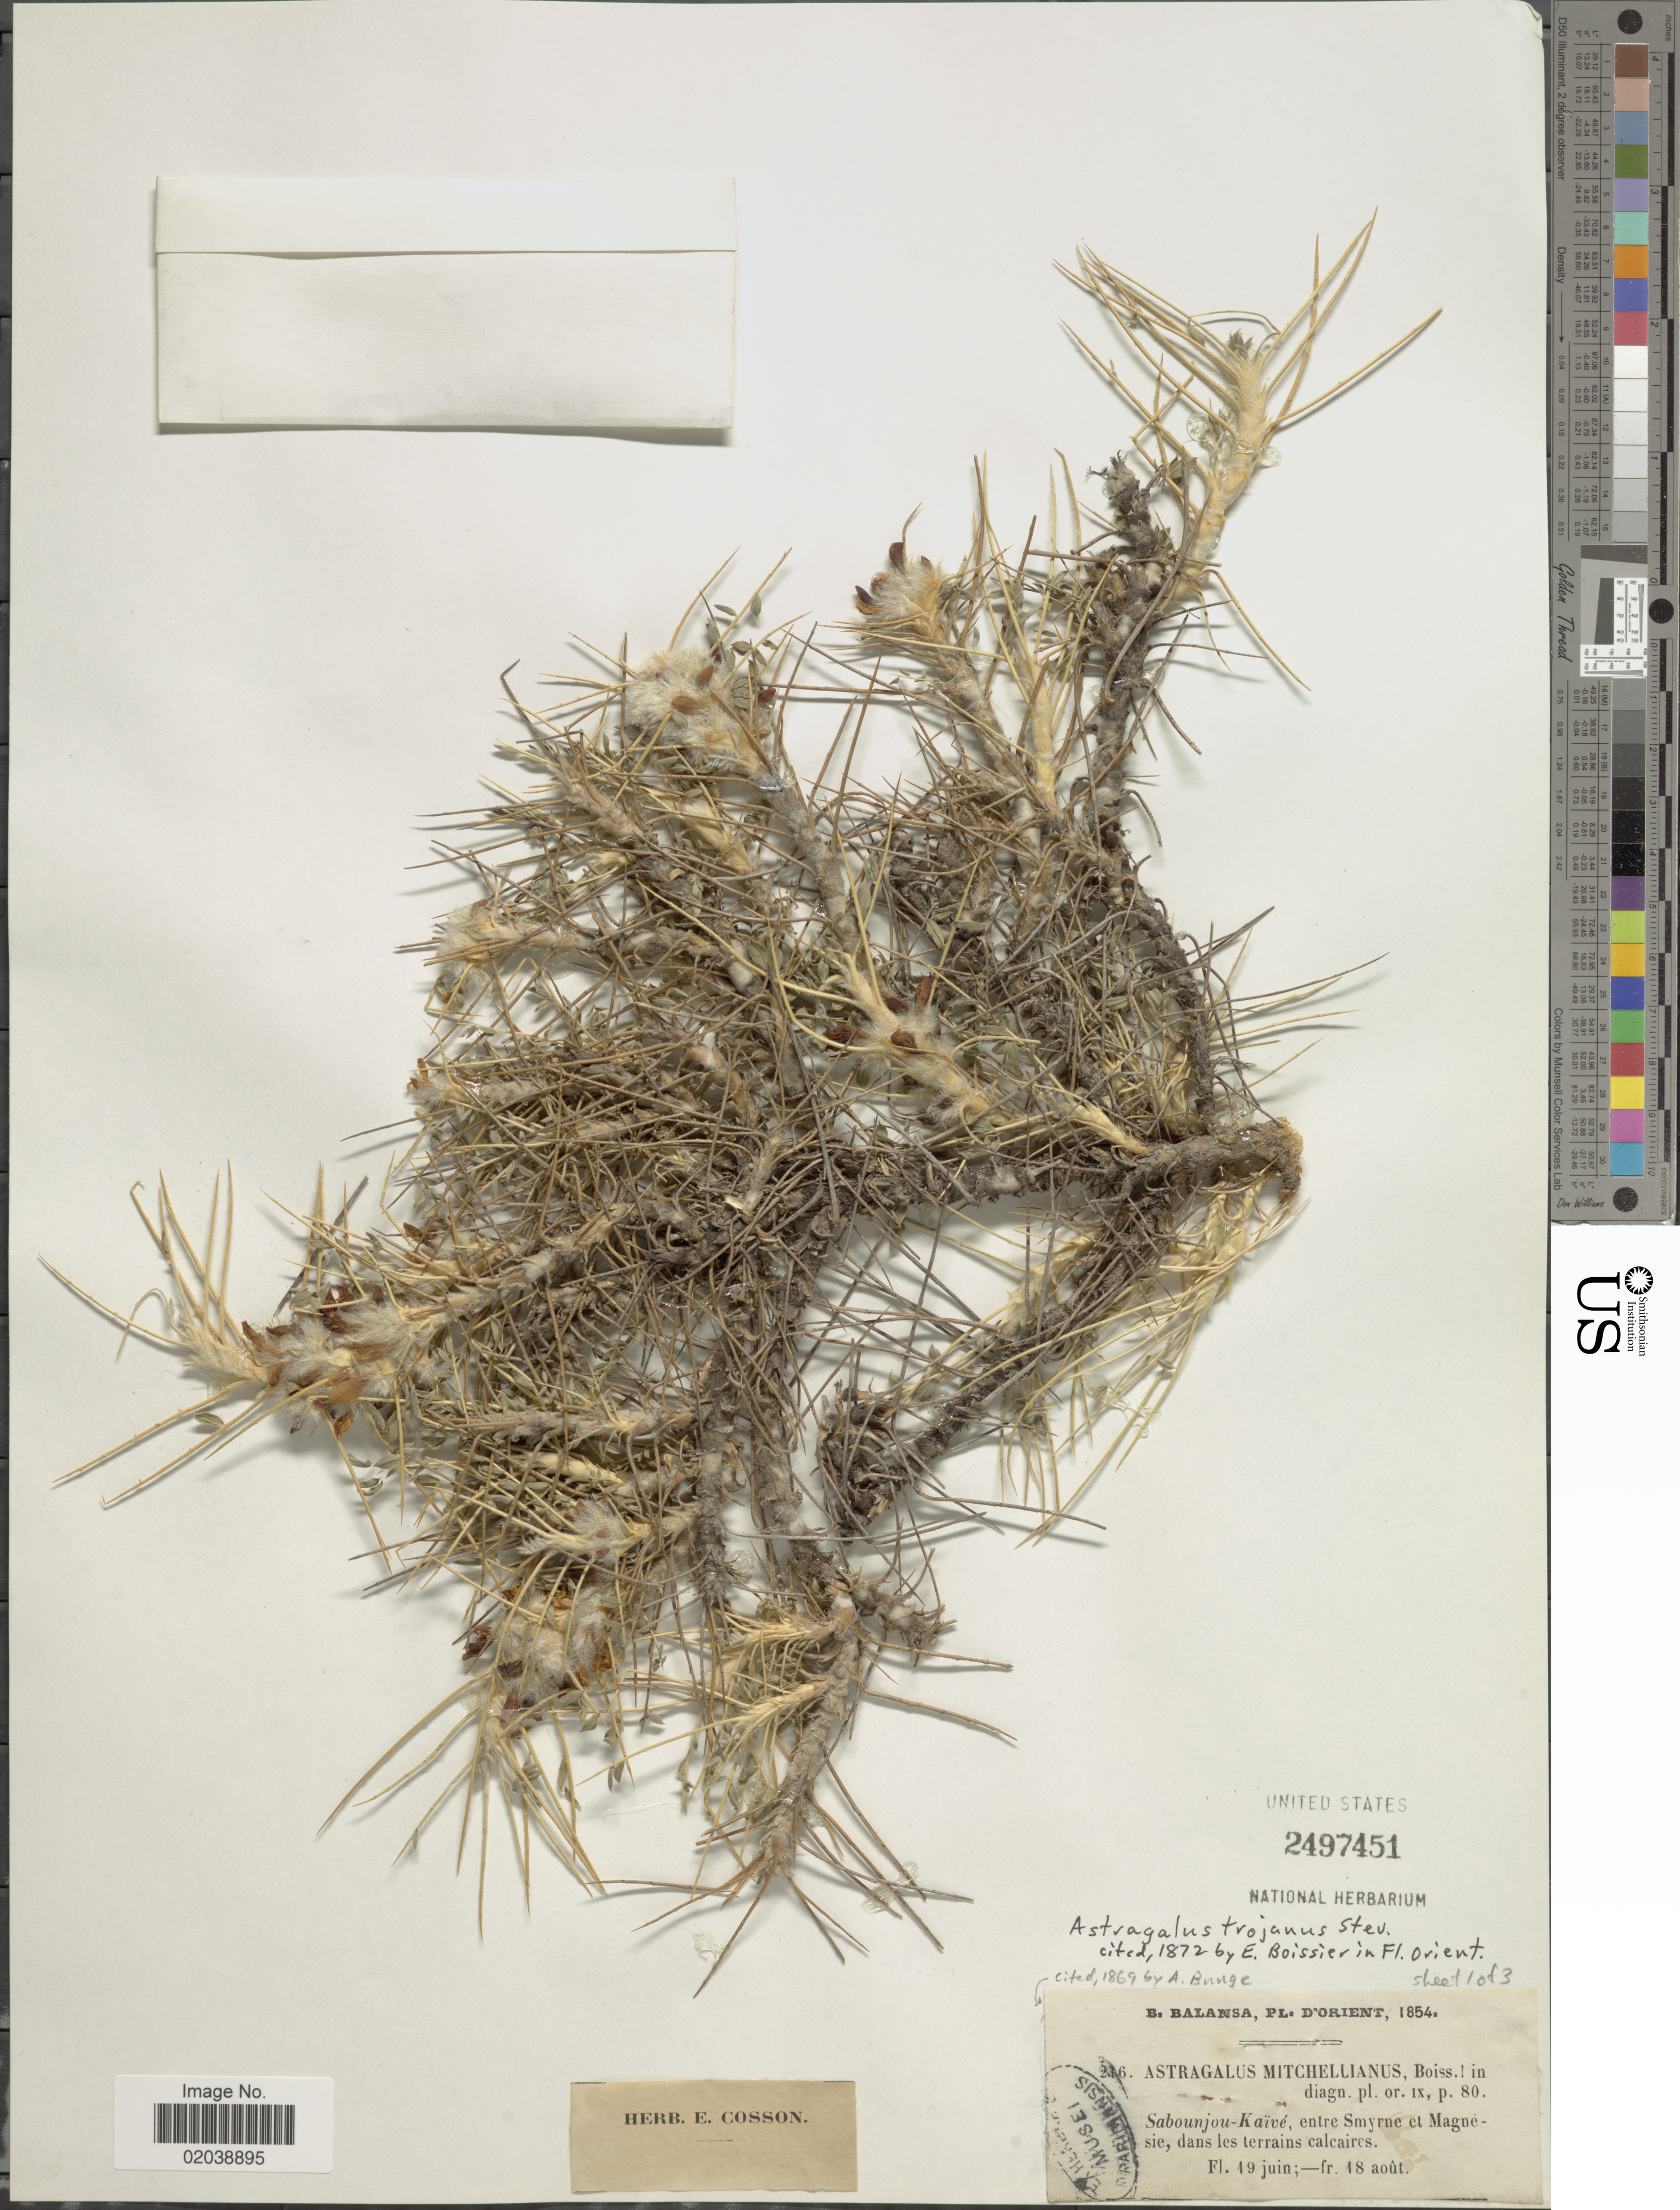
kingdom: Plantae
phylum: Tracheophyta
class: Magnoliopsida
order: Fabales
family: Fabaceae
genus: Astragalus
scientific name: Astragalus thracicus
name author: Griseb.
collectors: B. Balansa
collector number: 216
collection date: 1854-06-19/1854-08-18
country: Turkey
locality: Sabounjou-Kaïvé, entre Smyrne et Magnésie, dans les terrains calcaires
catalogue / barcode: US 2497451